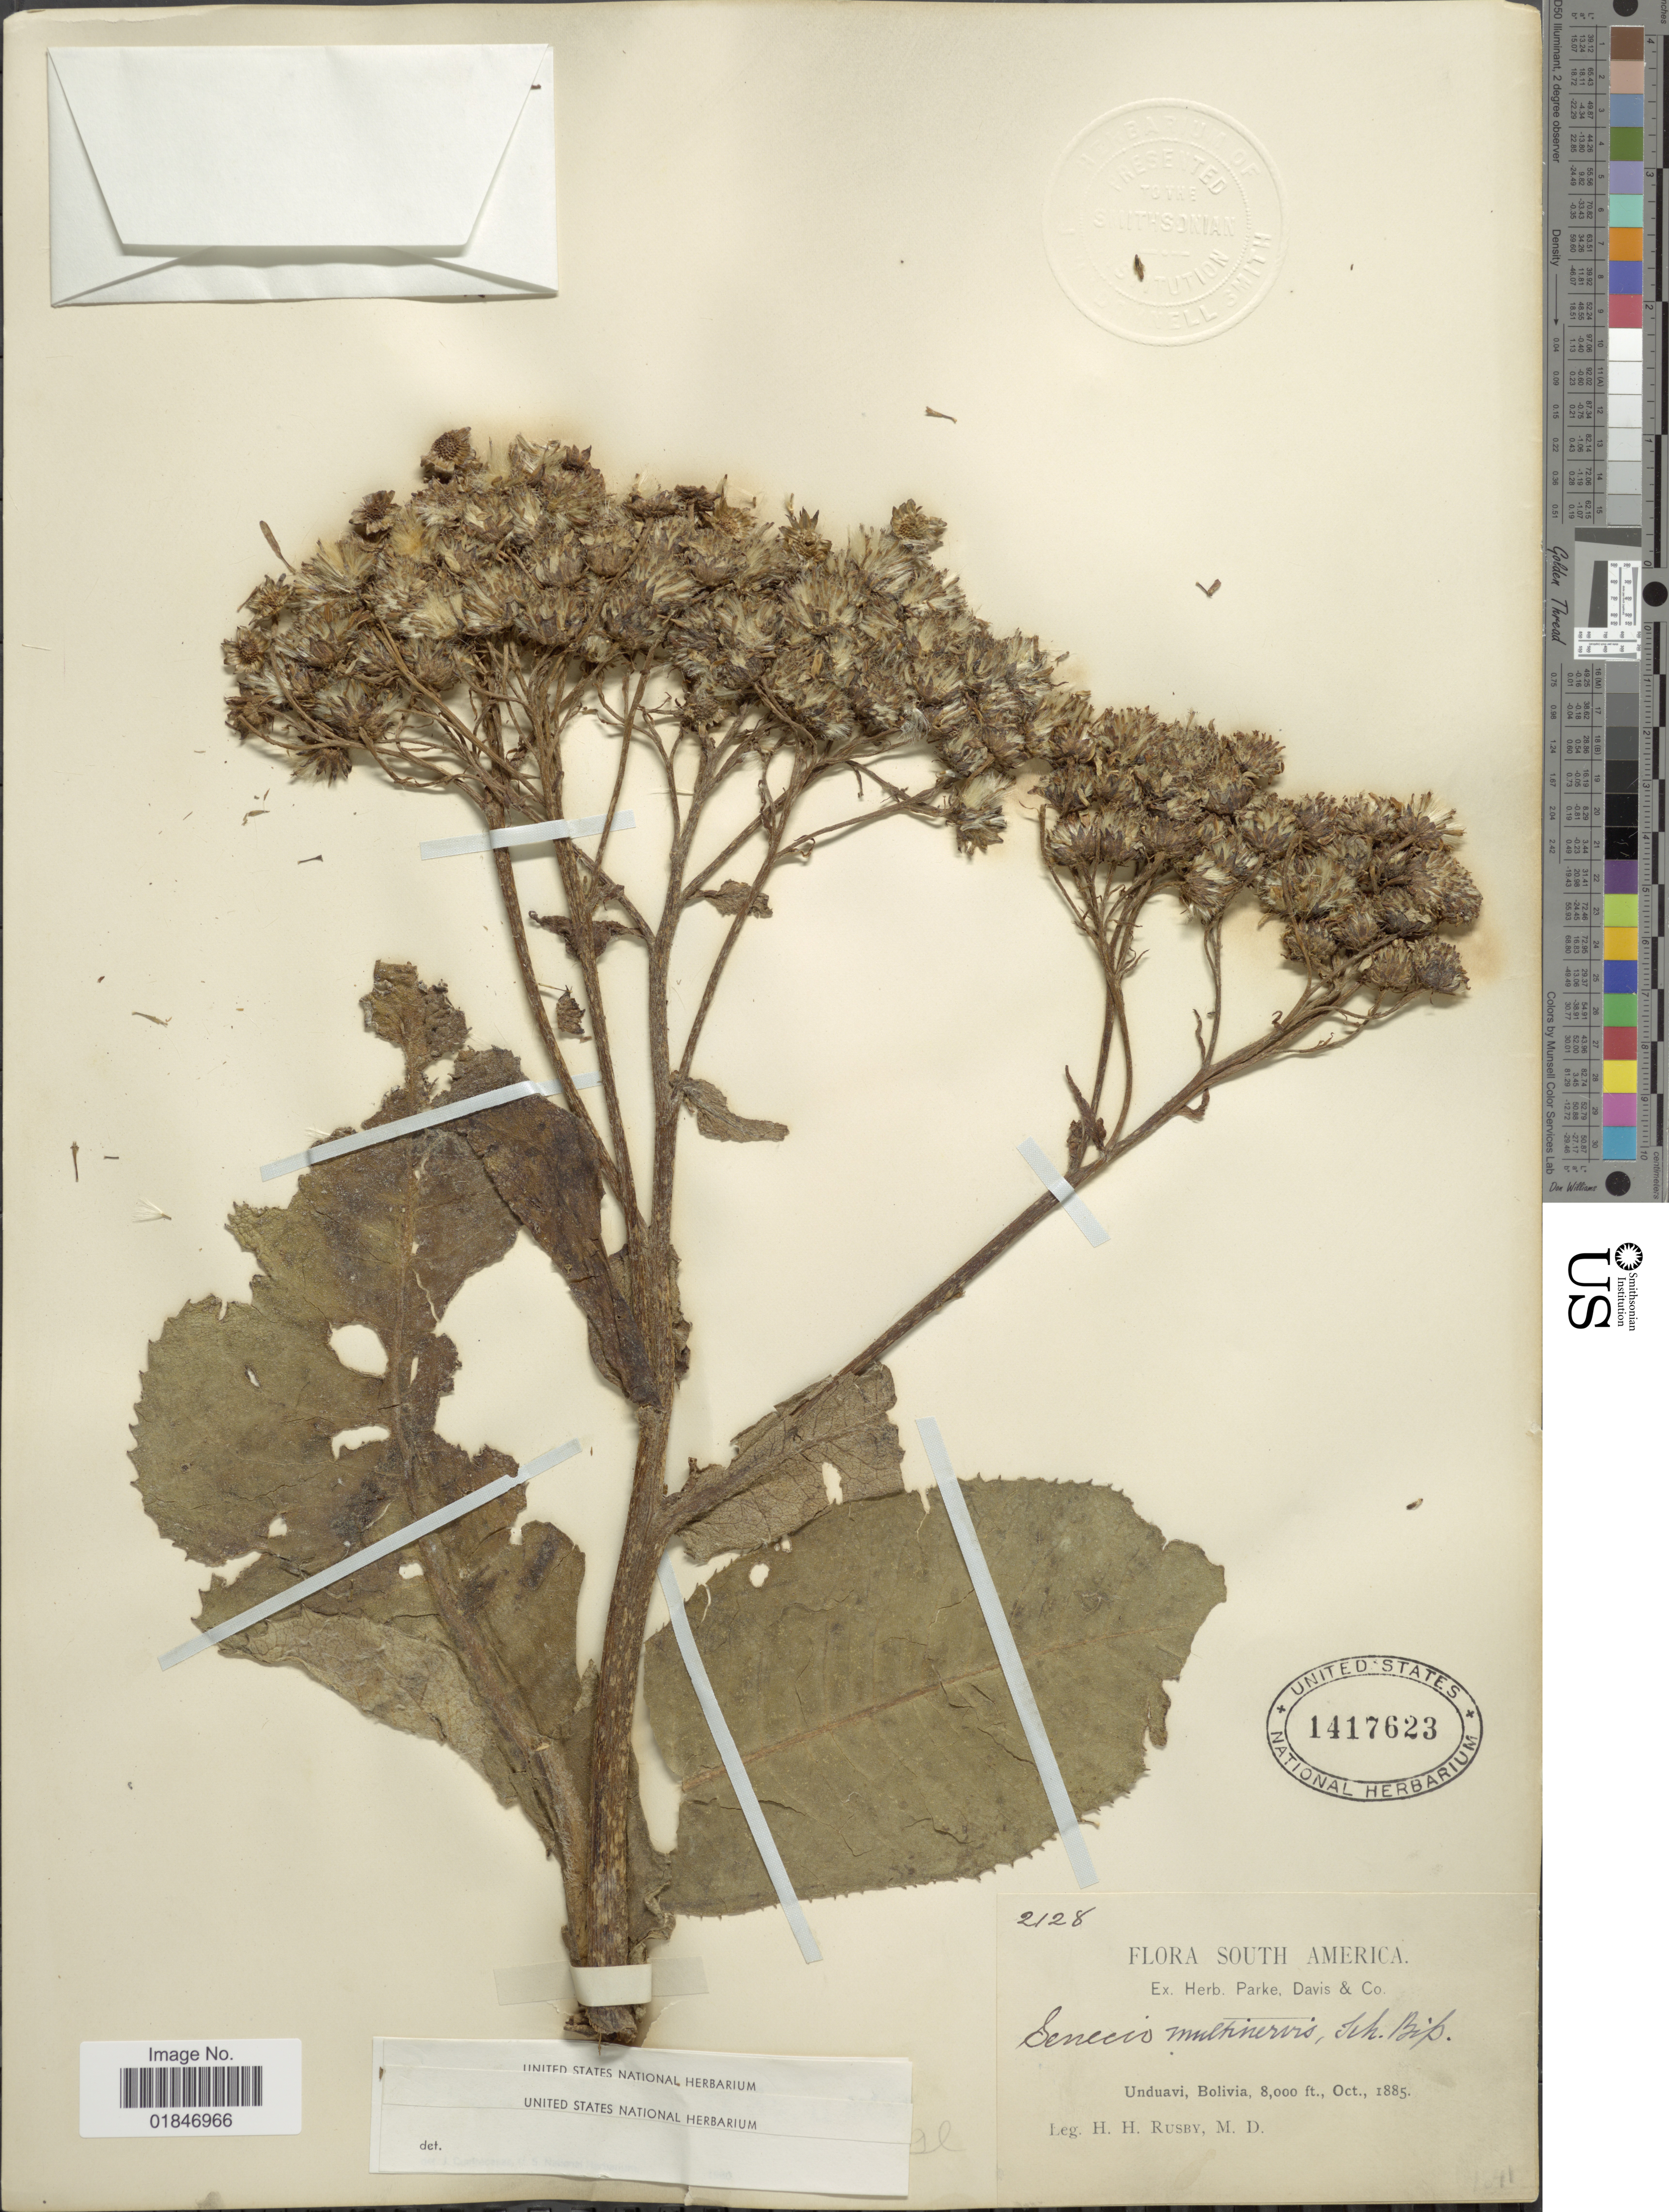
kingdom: Plantae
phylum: Tracheophyta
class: Magnoliopsida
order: Asterales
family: Asteraceae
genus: Dendrophorbium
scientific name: Dendrophorbium multinerve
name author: (Sch. Bip. ex Klatt) C. Jeffrey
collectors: H. H. Rusby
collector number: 2128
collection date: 1885-10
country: Bolivia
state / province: La Paz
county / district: Nor Yungas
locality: Unduavi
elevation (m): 2438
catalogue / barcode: US 1417623